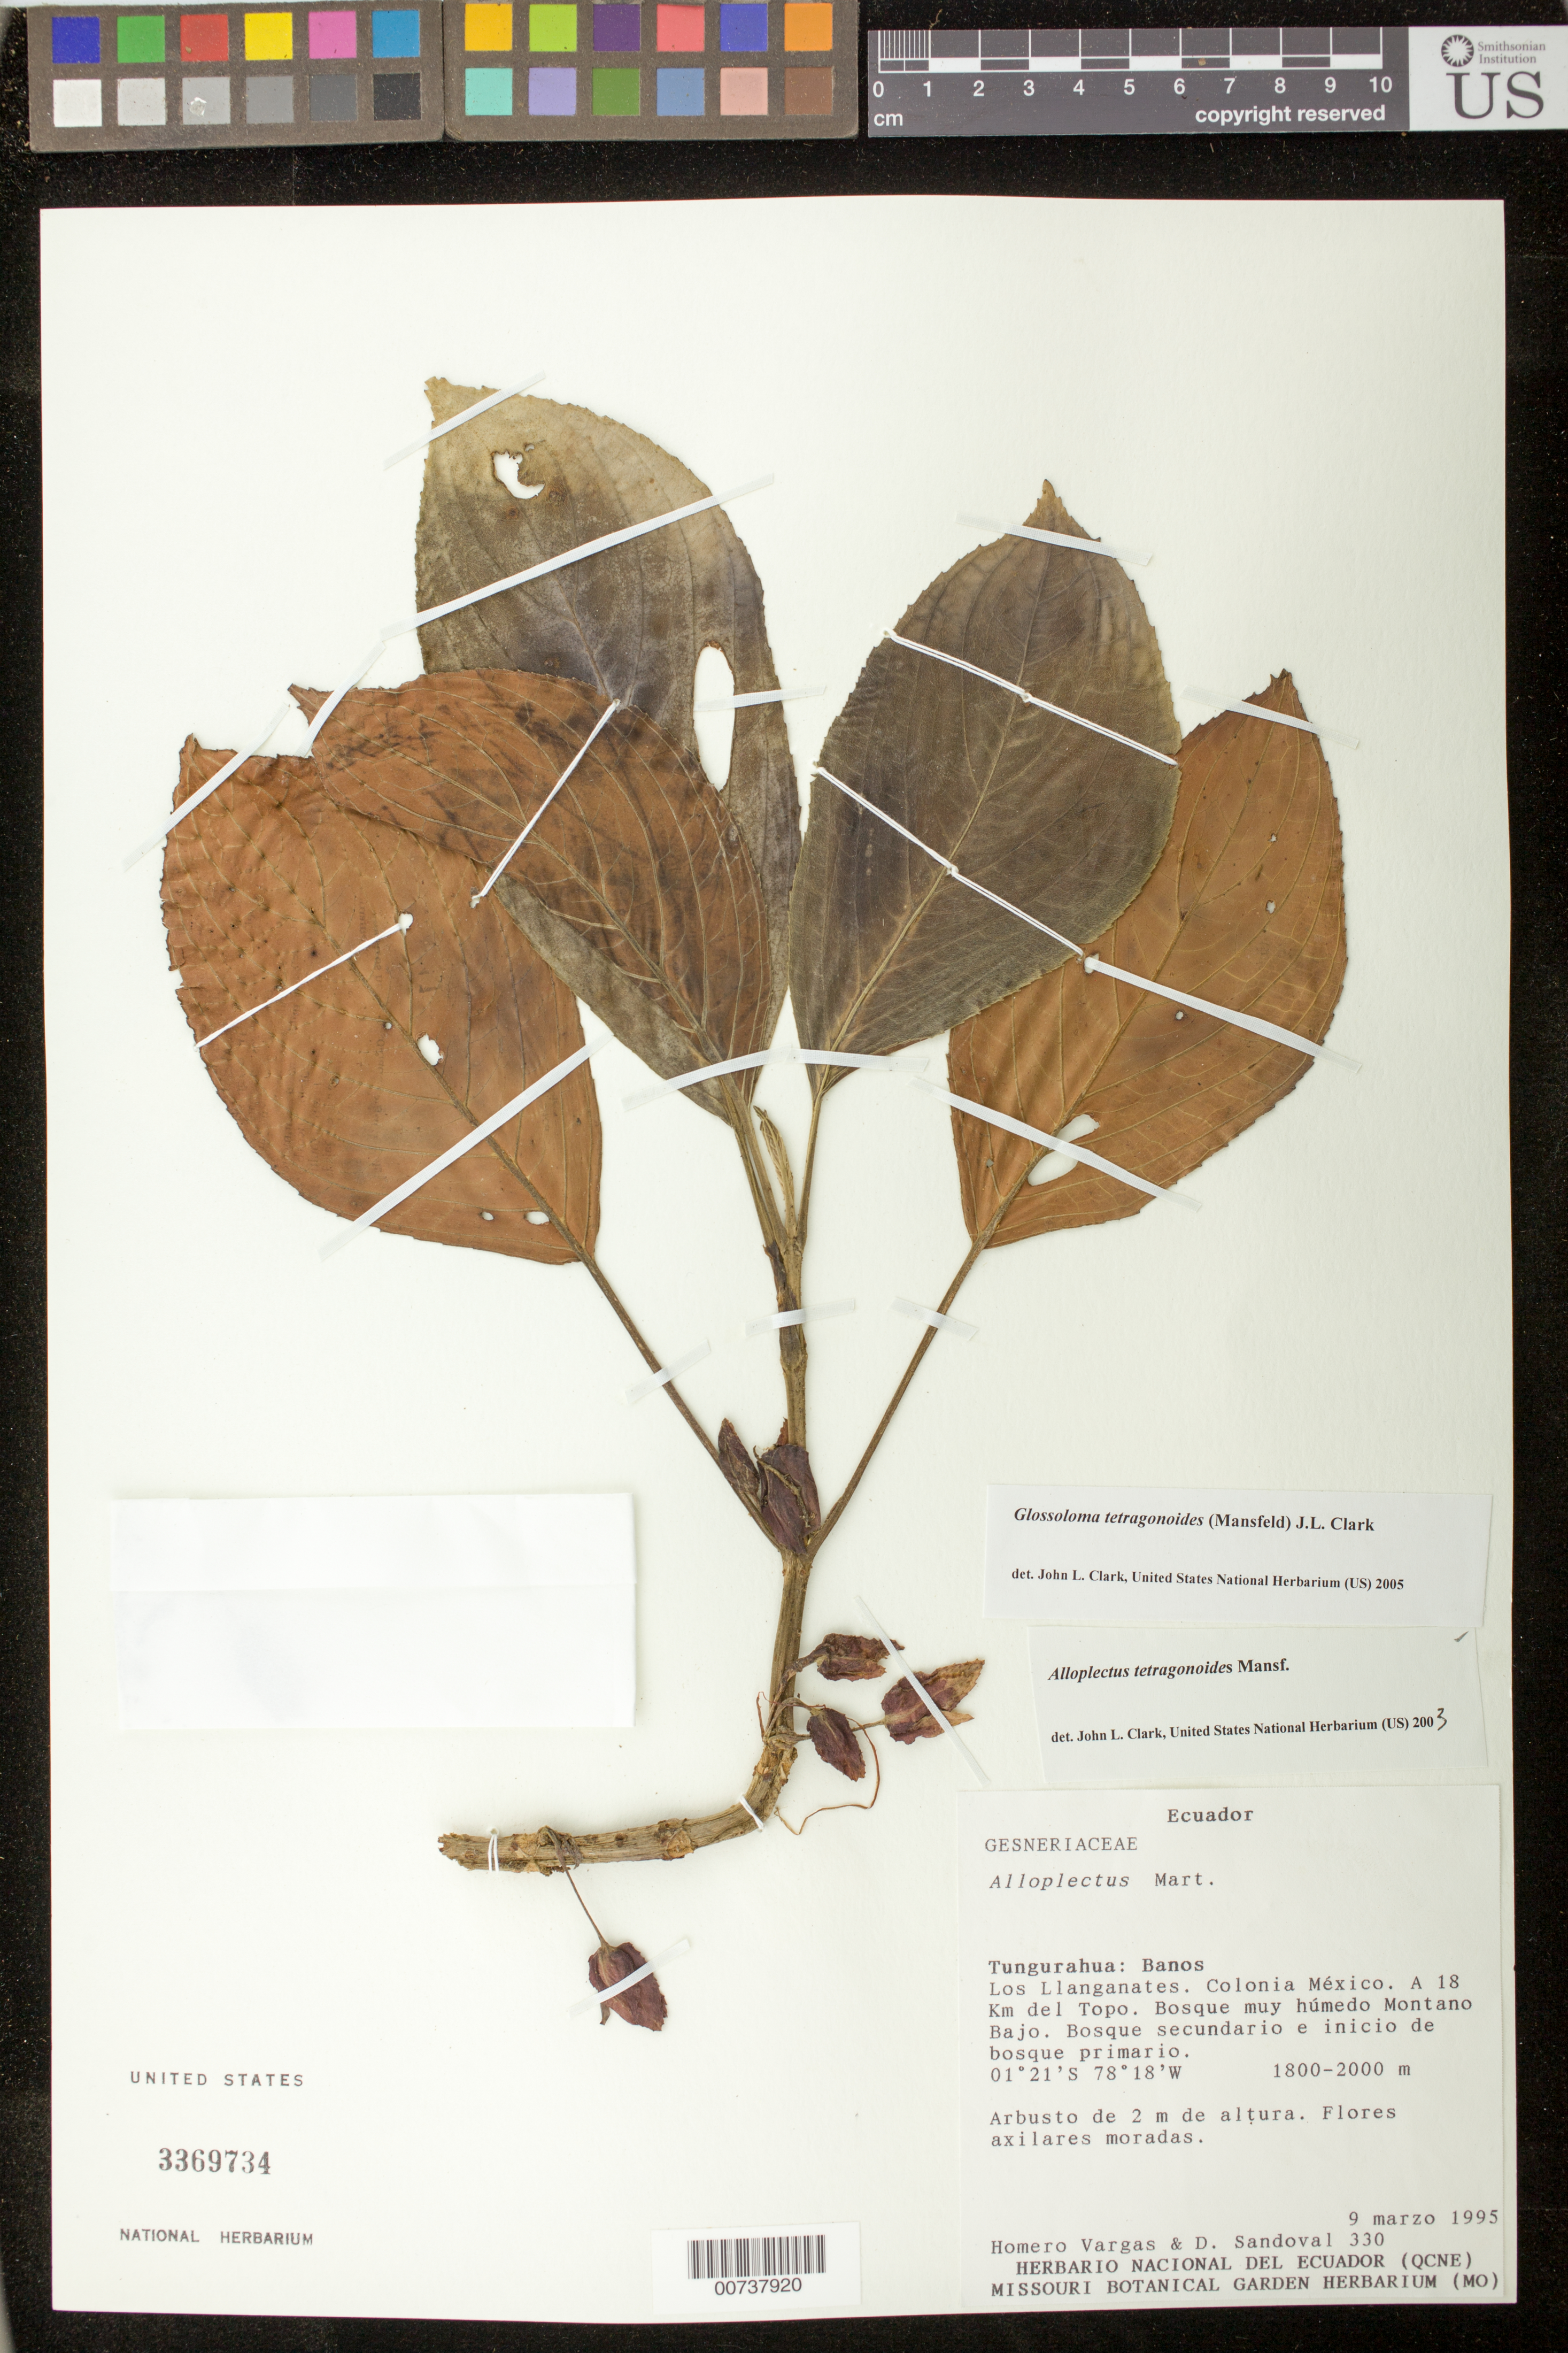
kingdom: Plantae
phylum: Tracheophyta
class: Magnoliopsida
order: Lamiales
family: Gesneriaceae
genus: Glossoloma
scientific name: Glossoloma tetragonoides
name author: (Mansf.) J.L. Clark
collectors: H. Vargas & D. Sandoval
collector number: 330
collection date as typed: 09 Mar 1995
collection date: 1995-03-09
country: Ecuador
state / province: Tungurahua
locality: Banos: Los Llanganates, Colonia México, a 18 km del Topo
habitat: Bosque muy húmedo montano bajo; bosque secundario e inicio de bosque primario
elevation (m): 1800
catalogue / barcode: US 3369734